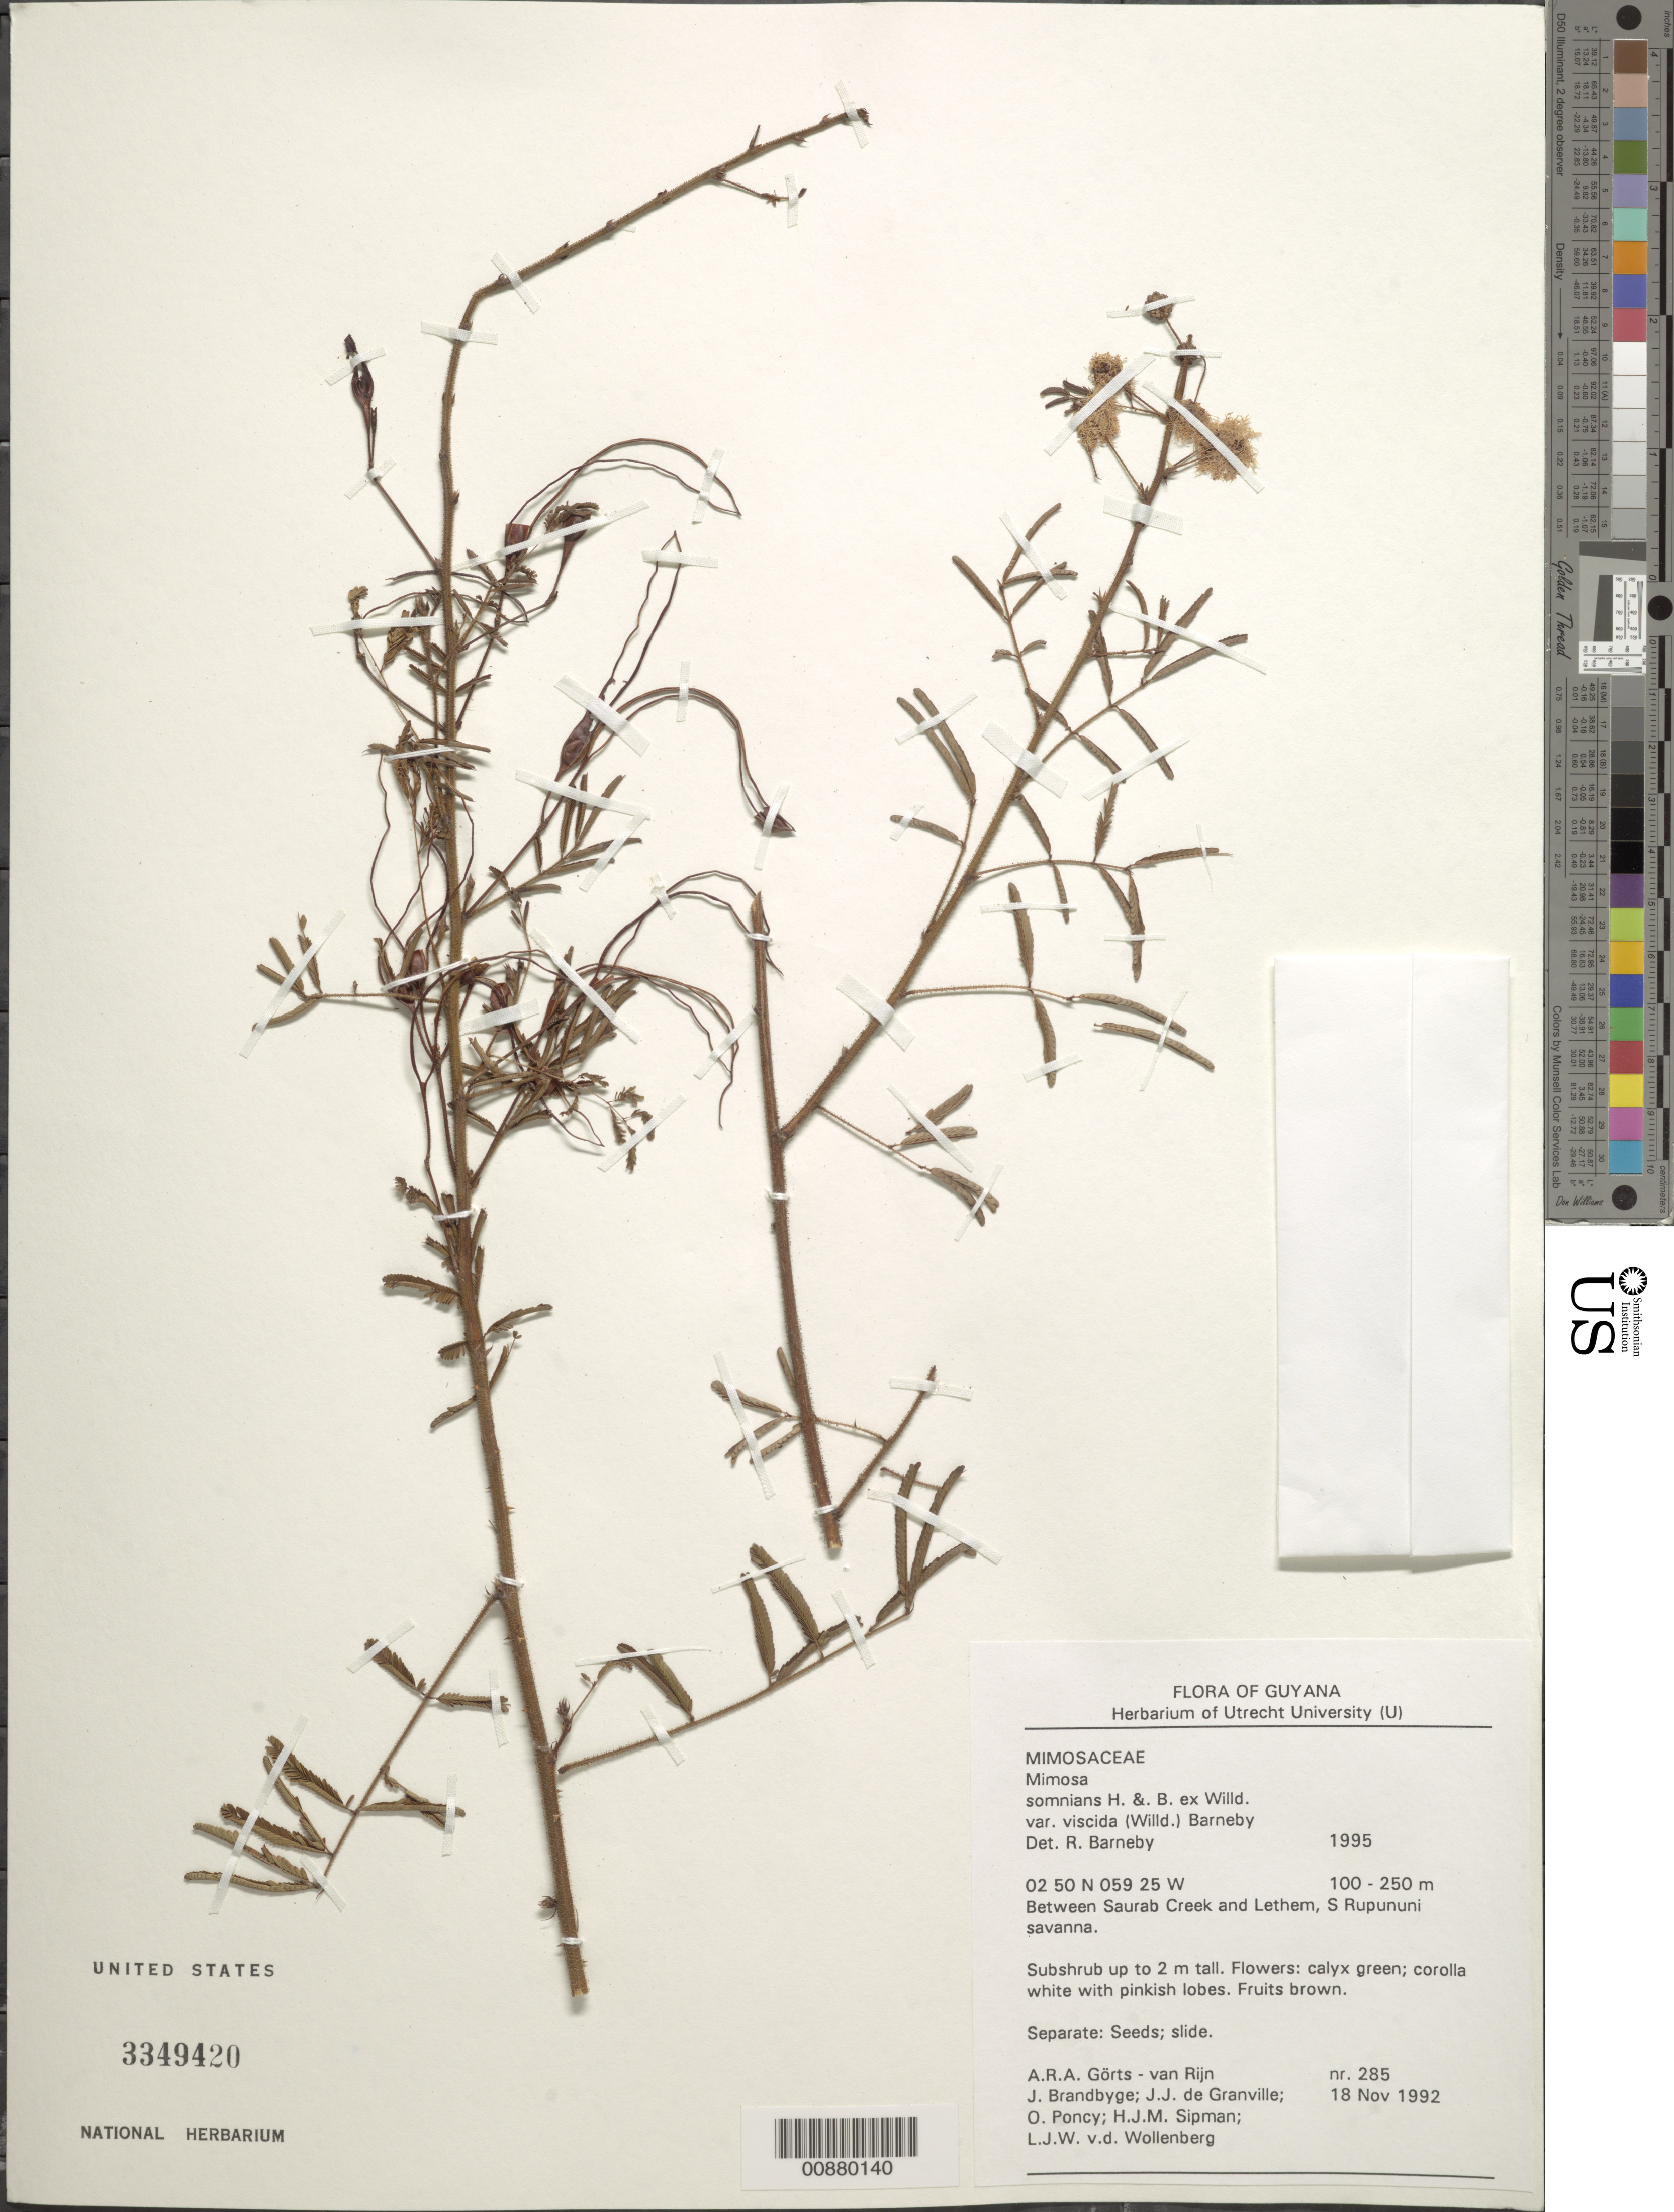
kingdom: Plantae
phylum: Tracheophyta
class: Magnoliopsida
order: Fabales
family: Fabaceae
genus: Mimosa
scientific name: Mimosa somnians var. viscida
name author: (Willd.) Barneby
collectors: A. .R. A. Görts-van Rijn, J. Brandbyge, J.-J. de Granville, O. Poncy, H. J. M. Sipman & L. van der Wollenberg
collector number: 285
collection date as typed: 18-Nov-92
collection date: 1992-11-18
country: Guyana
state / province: U. Takutu-U. Essequibo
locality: Lethem-Saurab Creek, between; S Rupununi Savanna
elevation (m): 100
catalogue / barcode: US 3349420